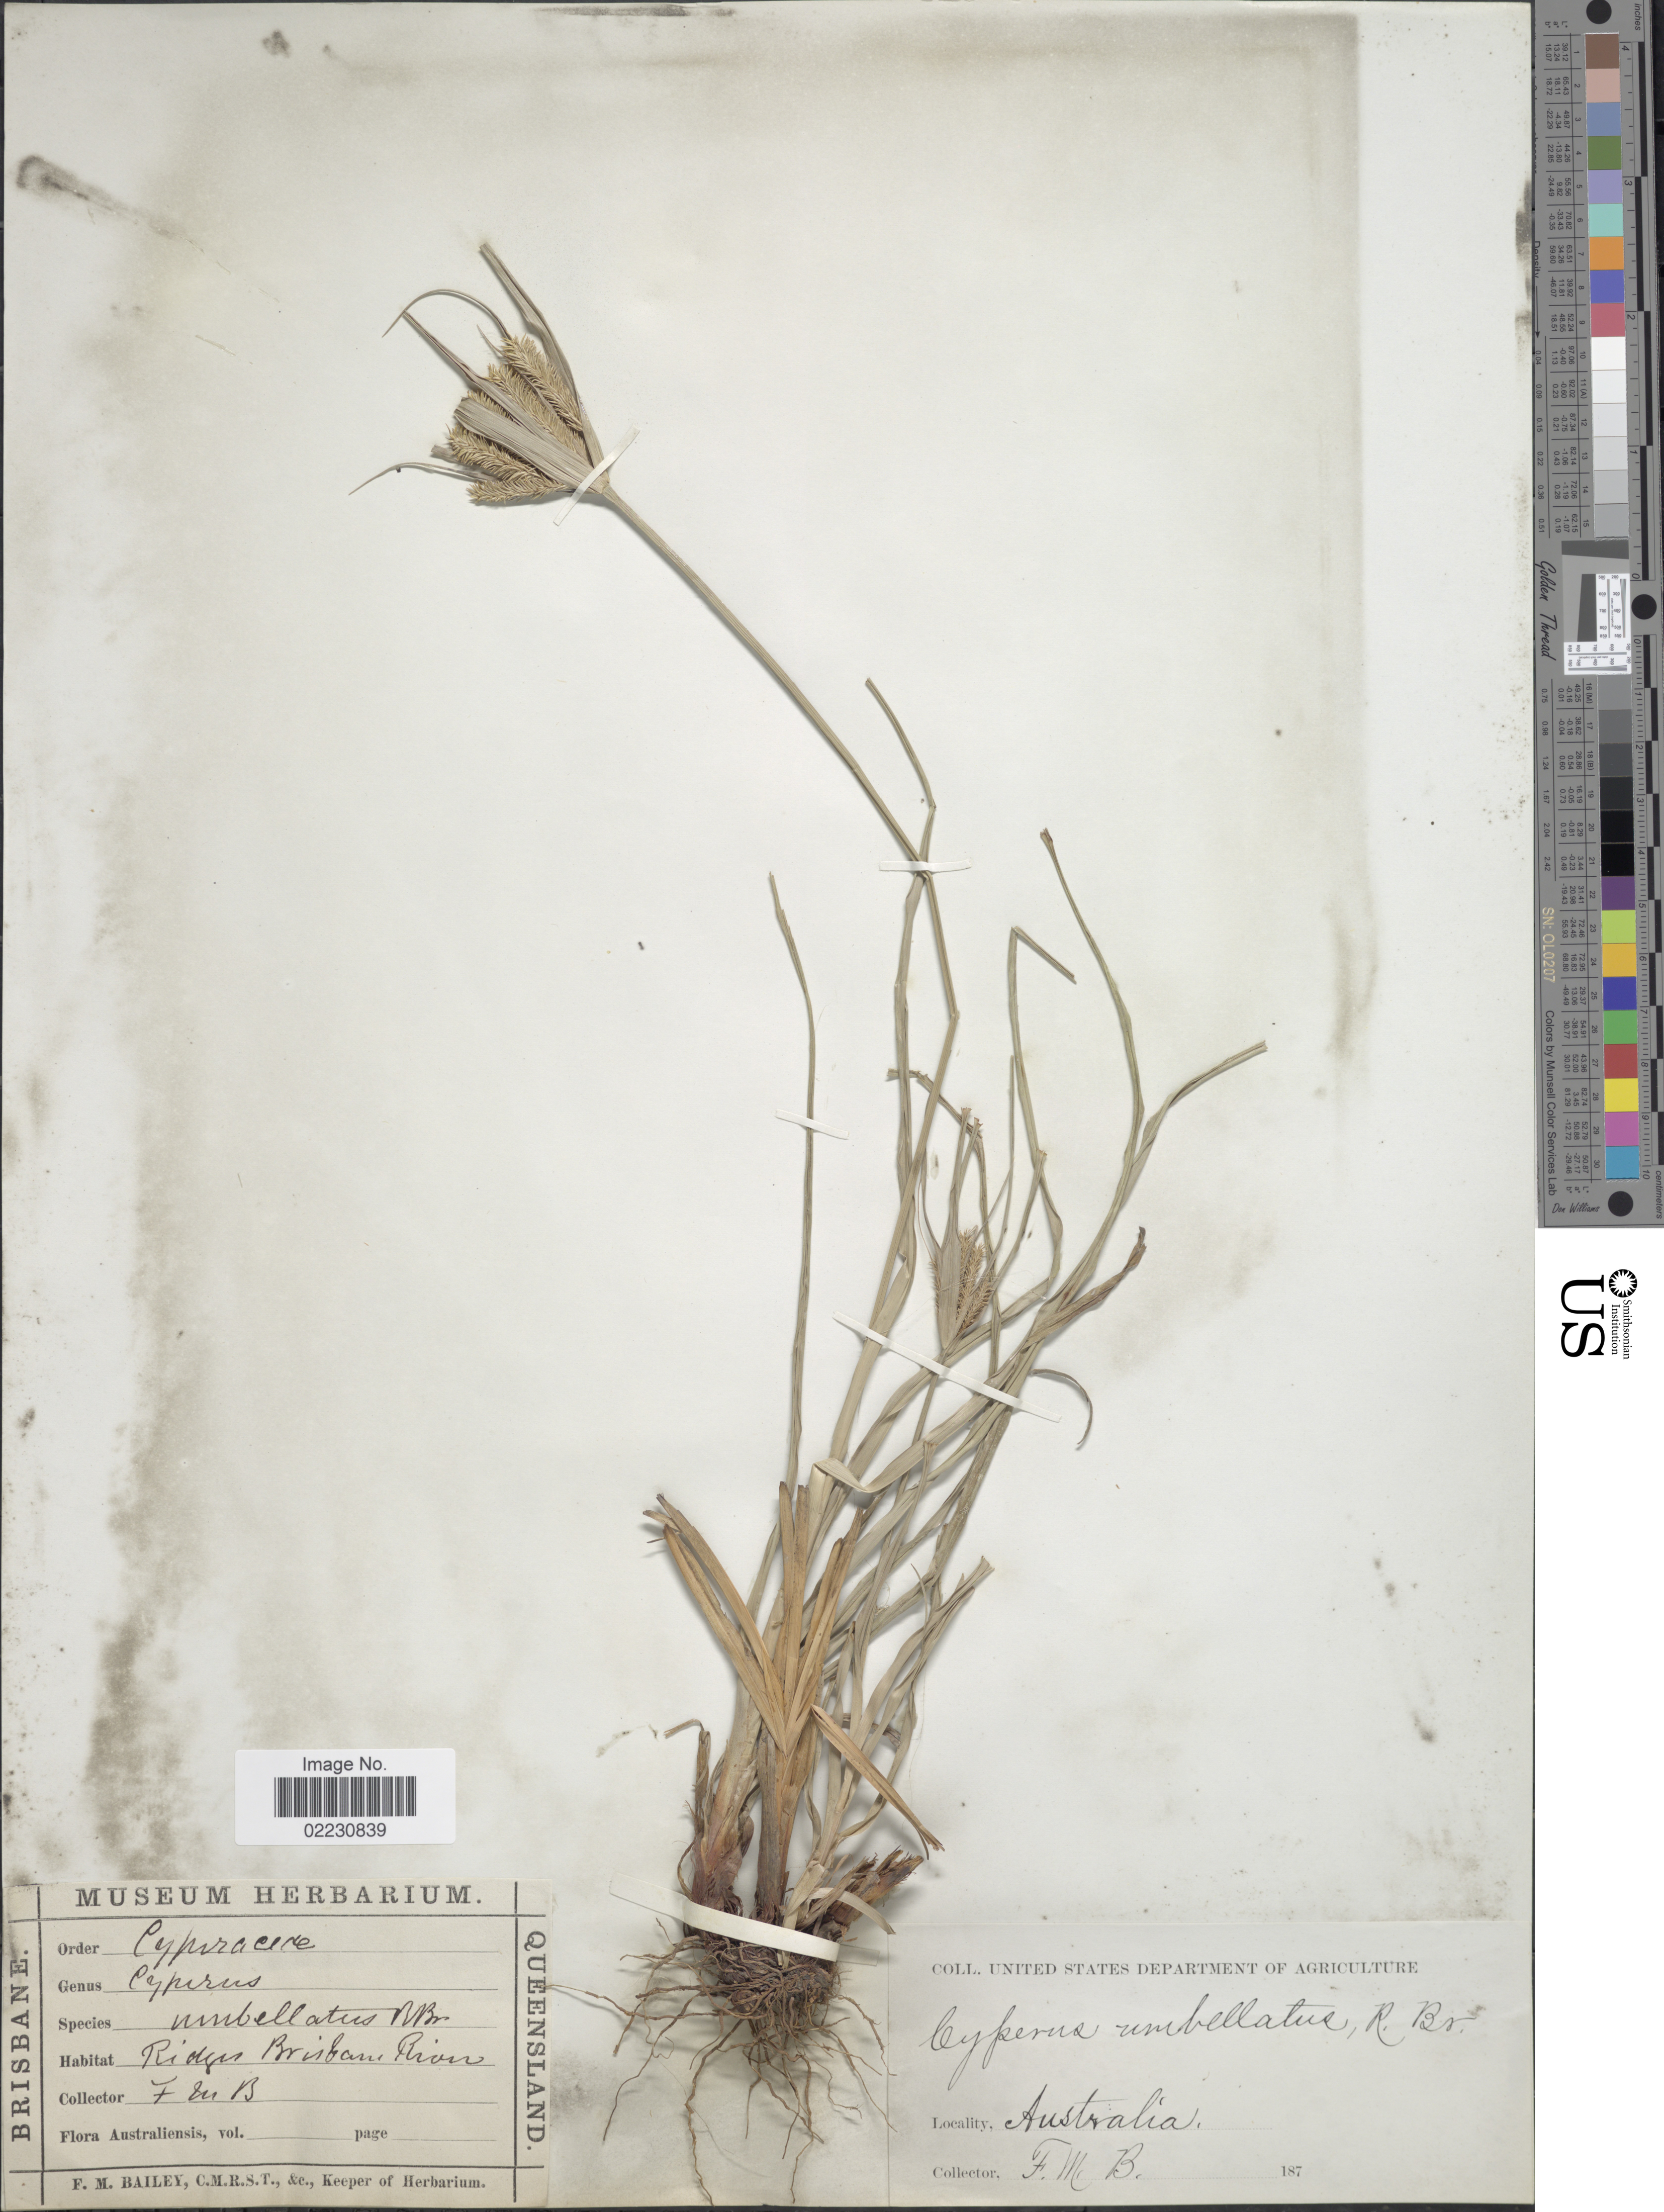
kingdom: Plantae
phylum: Tracheophyta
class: Liliopsida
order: Poales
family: Cyperaceae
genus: Cyperus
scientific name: Cyperus cyperoides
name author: (L.) Kuntze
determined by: Strong, Mark T., (BOT), Smithsonian Institution - National Museum of Natural History (UNITED STATES)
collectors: F. M. Bailey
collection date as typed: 187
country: Australia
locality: Ridges Brisbane River